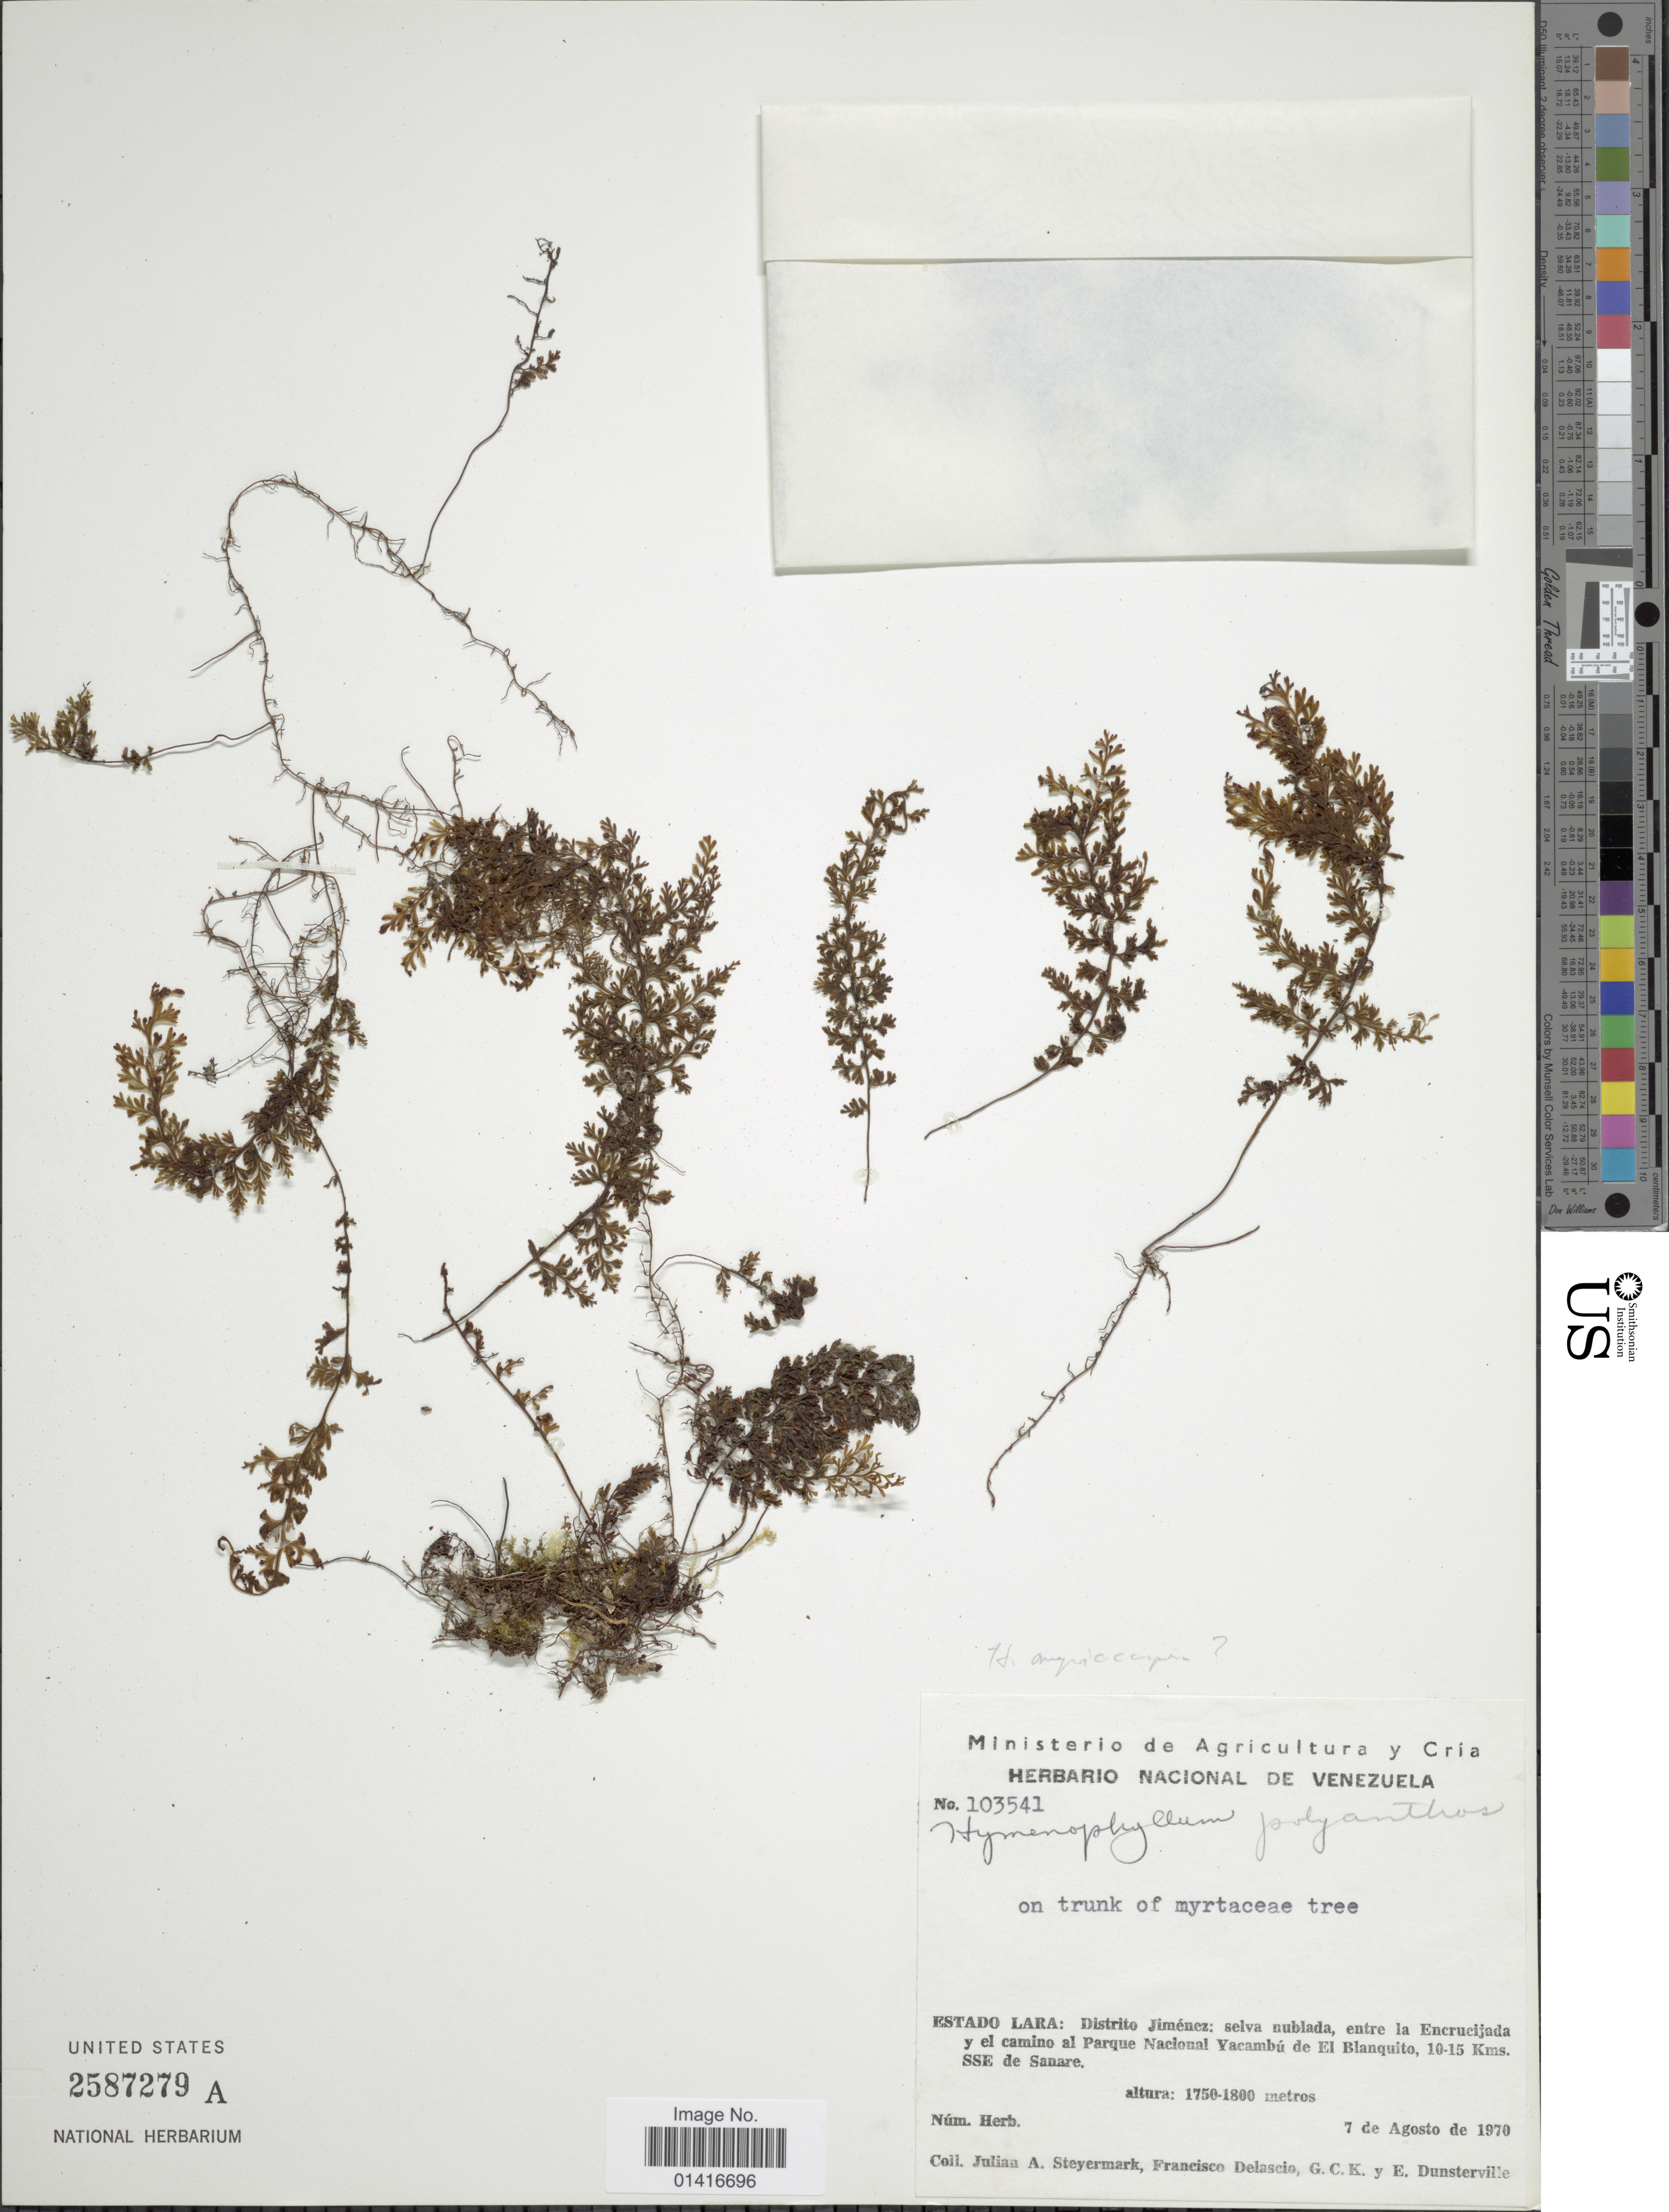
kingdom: Plantae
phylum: Tracheophyta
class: Polypodiopsida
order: Hymenophyllales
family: Hymenophyllaceae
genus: Hymenophyllum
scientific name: Hymenophyllum myriocarpum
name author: Hook.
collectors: J. Steyermark, F. Delascio C., G. C. K. Dunsterville & E. Dunsterville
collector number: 103541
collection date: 1970-08-07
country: Venezuela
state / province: Lara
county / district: Jiménez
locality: Estado Lara: Distrito Jiménez; selva nublada, entre la Encrucijada y el camino al Parque Nacional Yacambú de El Blanquito, 10-15 Kms. SSE de Sanare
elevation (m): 1750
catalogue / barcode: US 2587279A